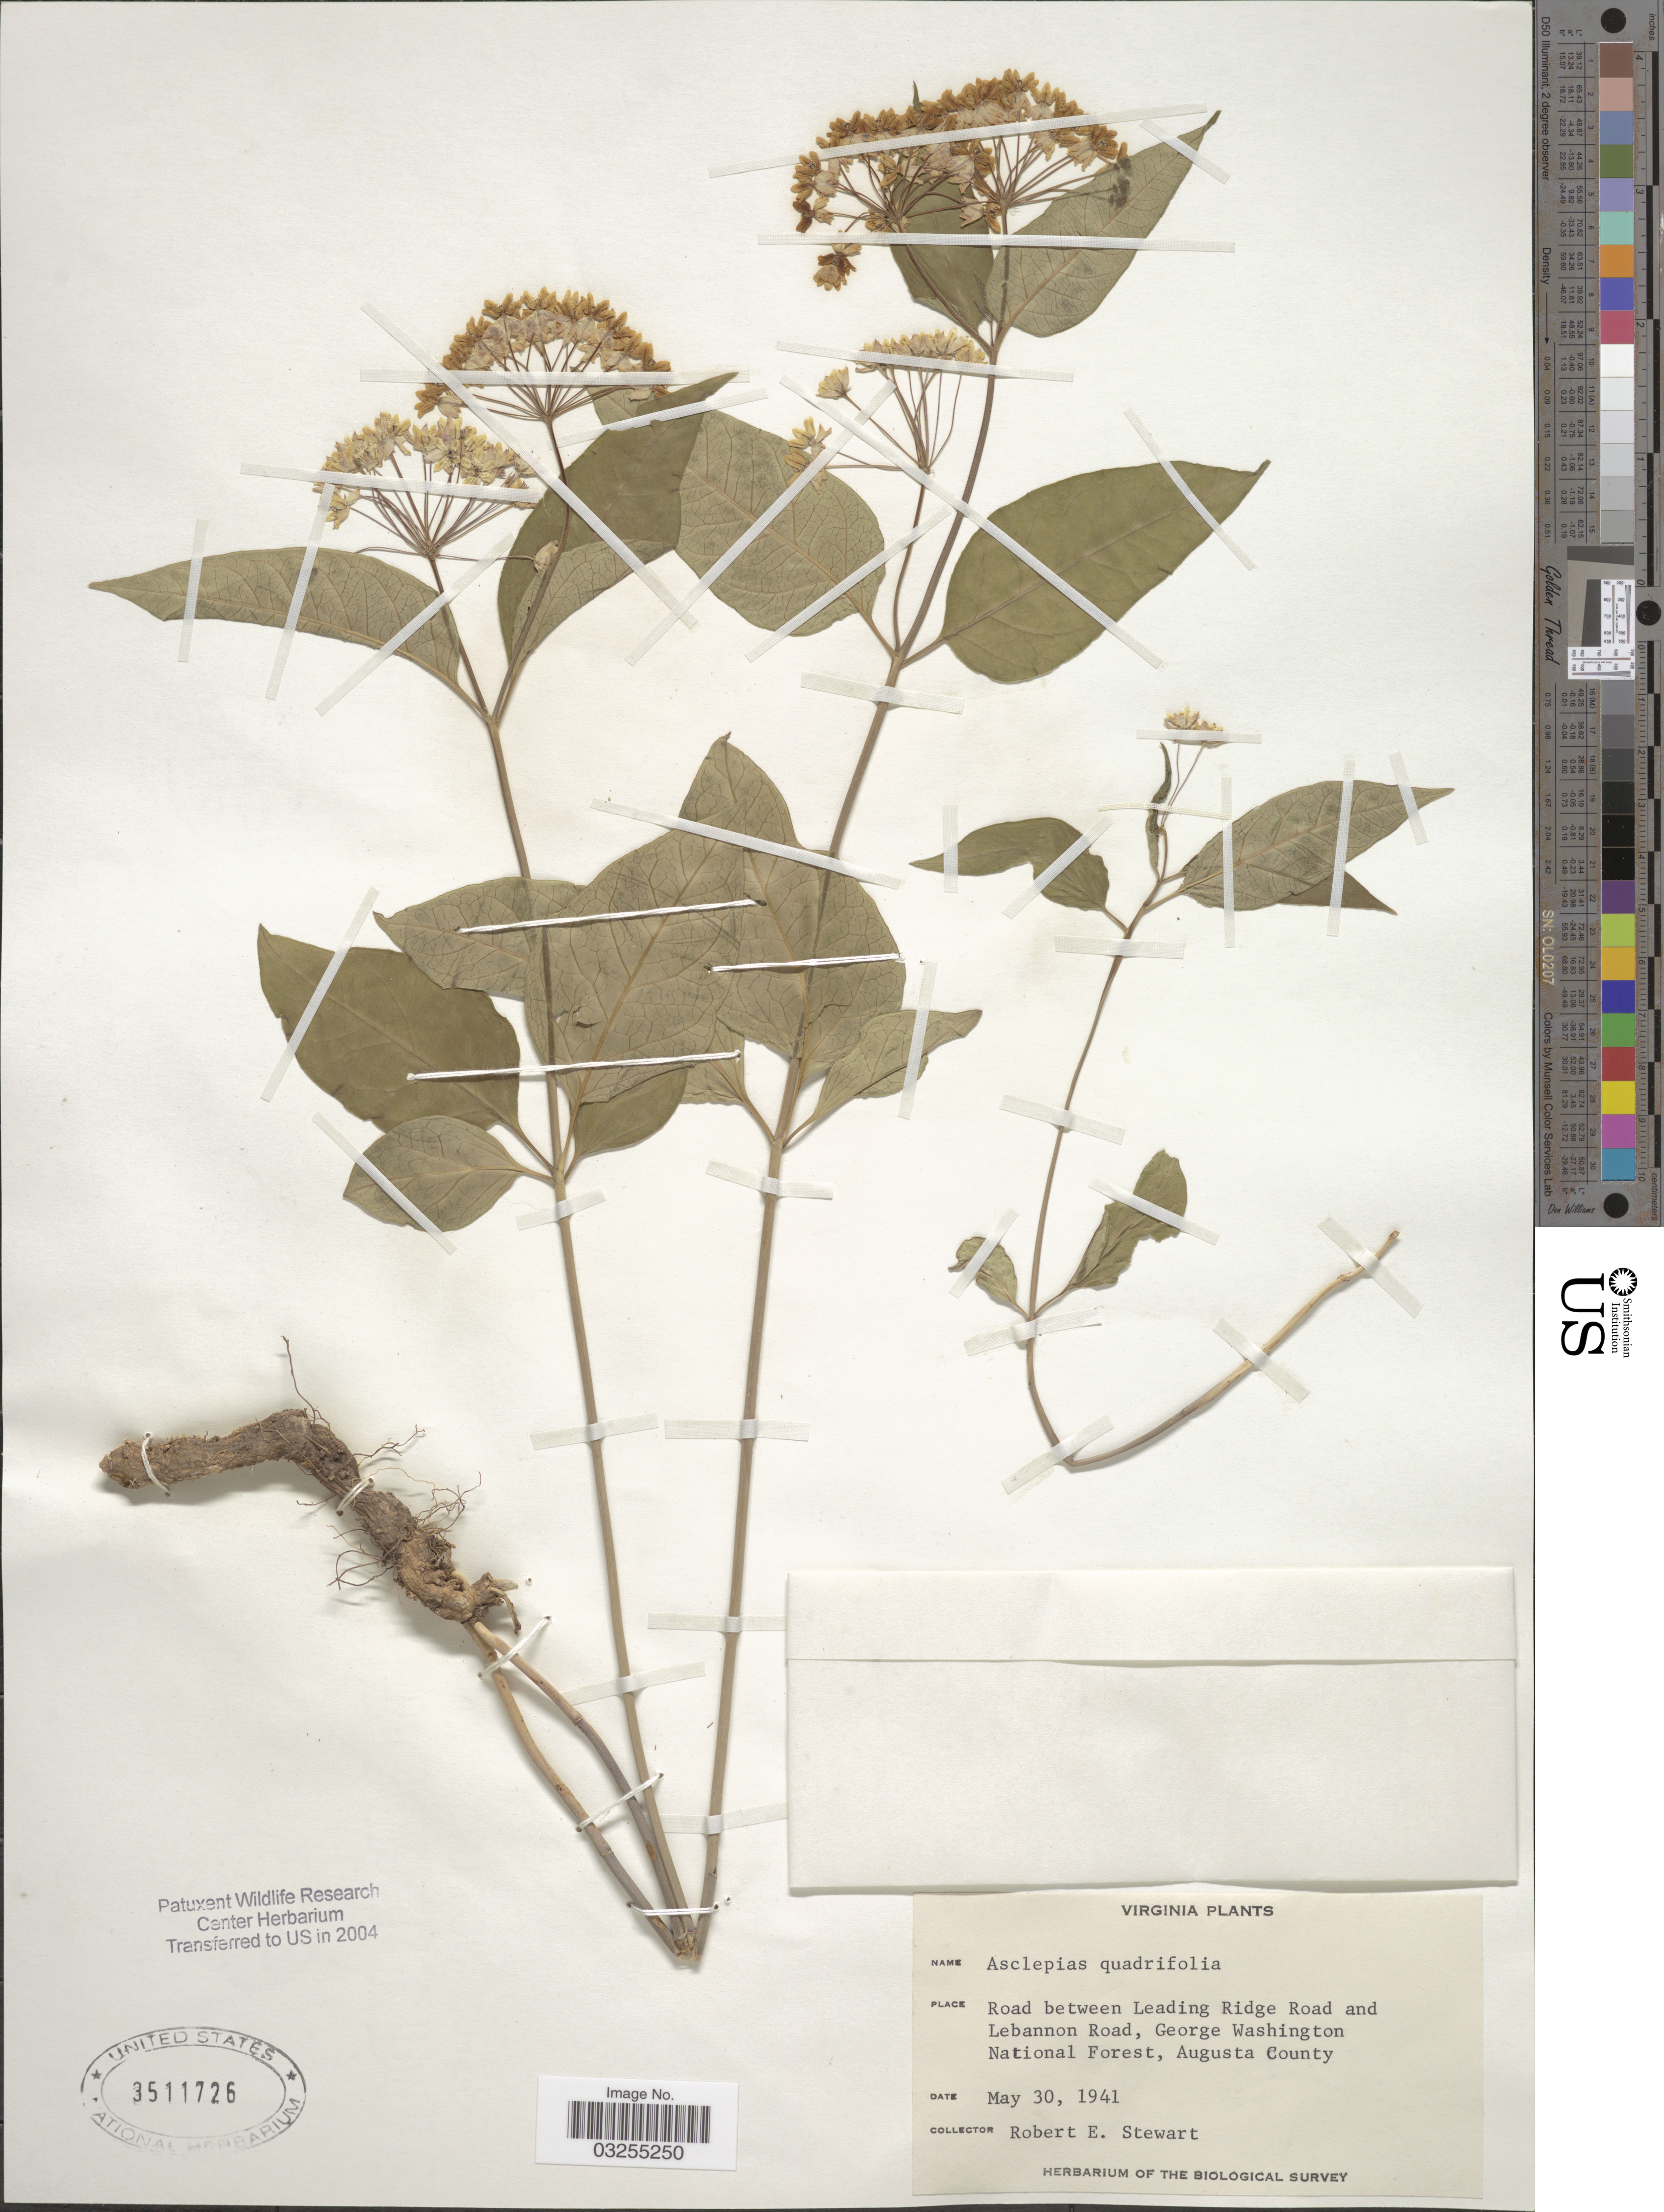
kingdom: Plantae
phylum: Tracheophyta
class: Magnoliopsida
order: Gentianales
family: Apocynaceae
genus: Asclepias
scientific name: Asclepias quadrifolia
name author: Jacq.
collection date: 1941-05-30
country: United States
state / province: Virginia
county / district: Augusta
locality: Road between Leading Ridge Road and Lebannon Road, George Washington National Forest, Augusta County.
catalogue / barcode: US 3511726